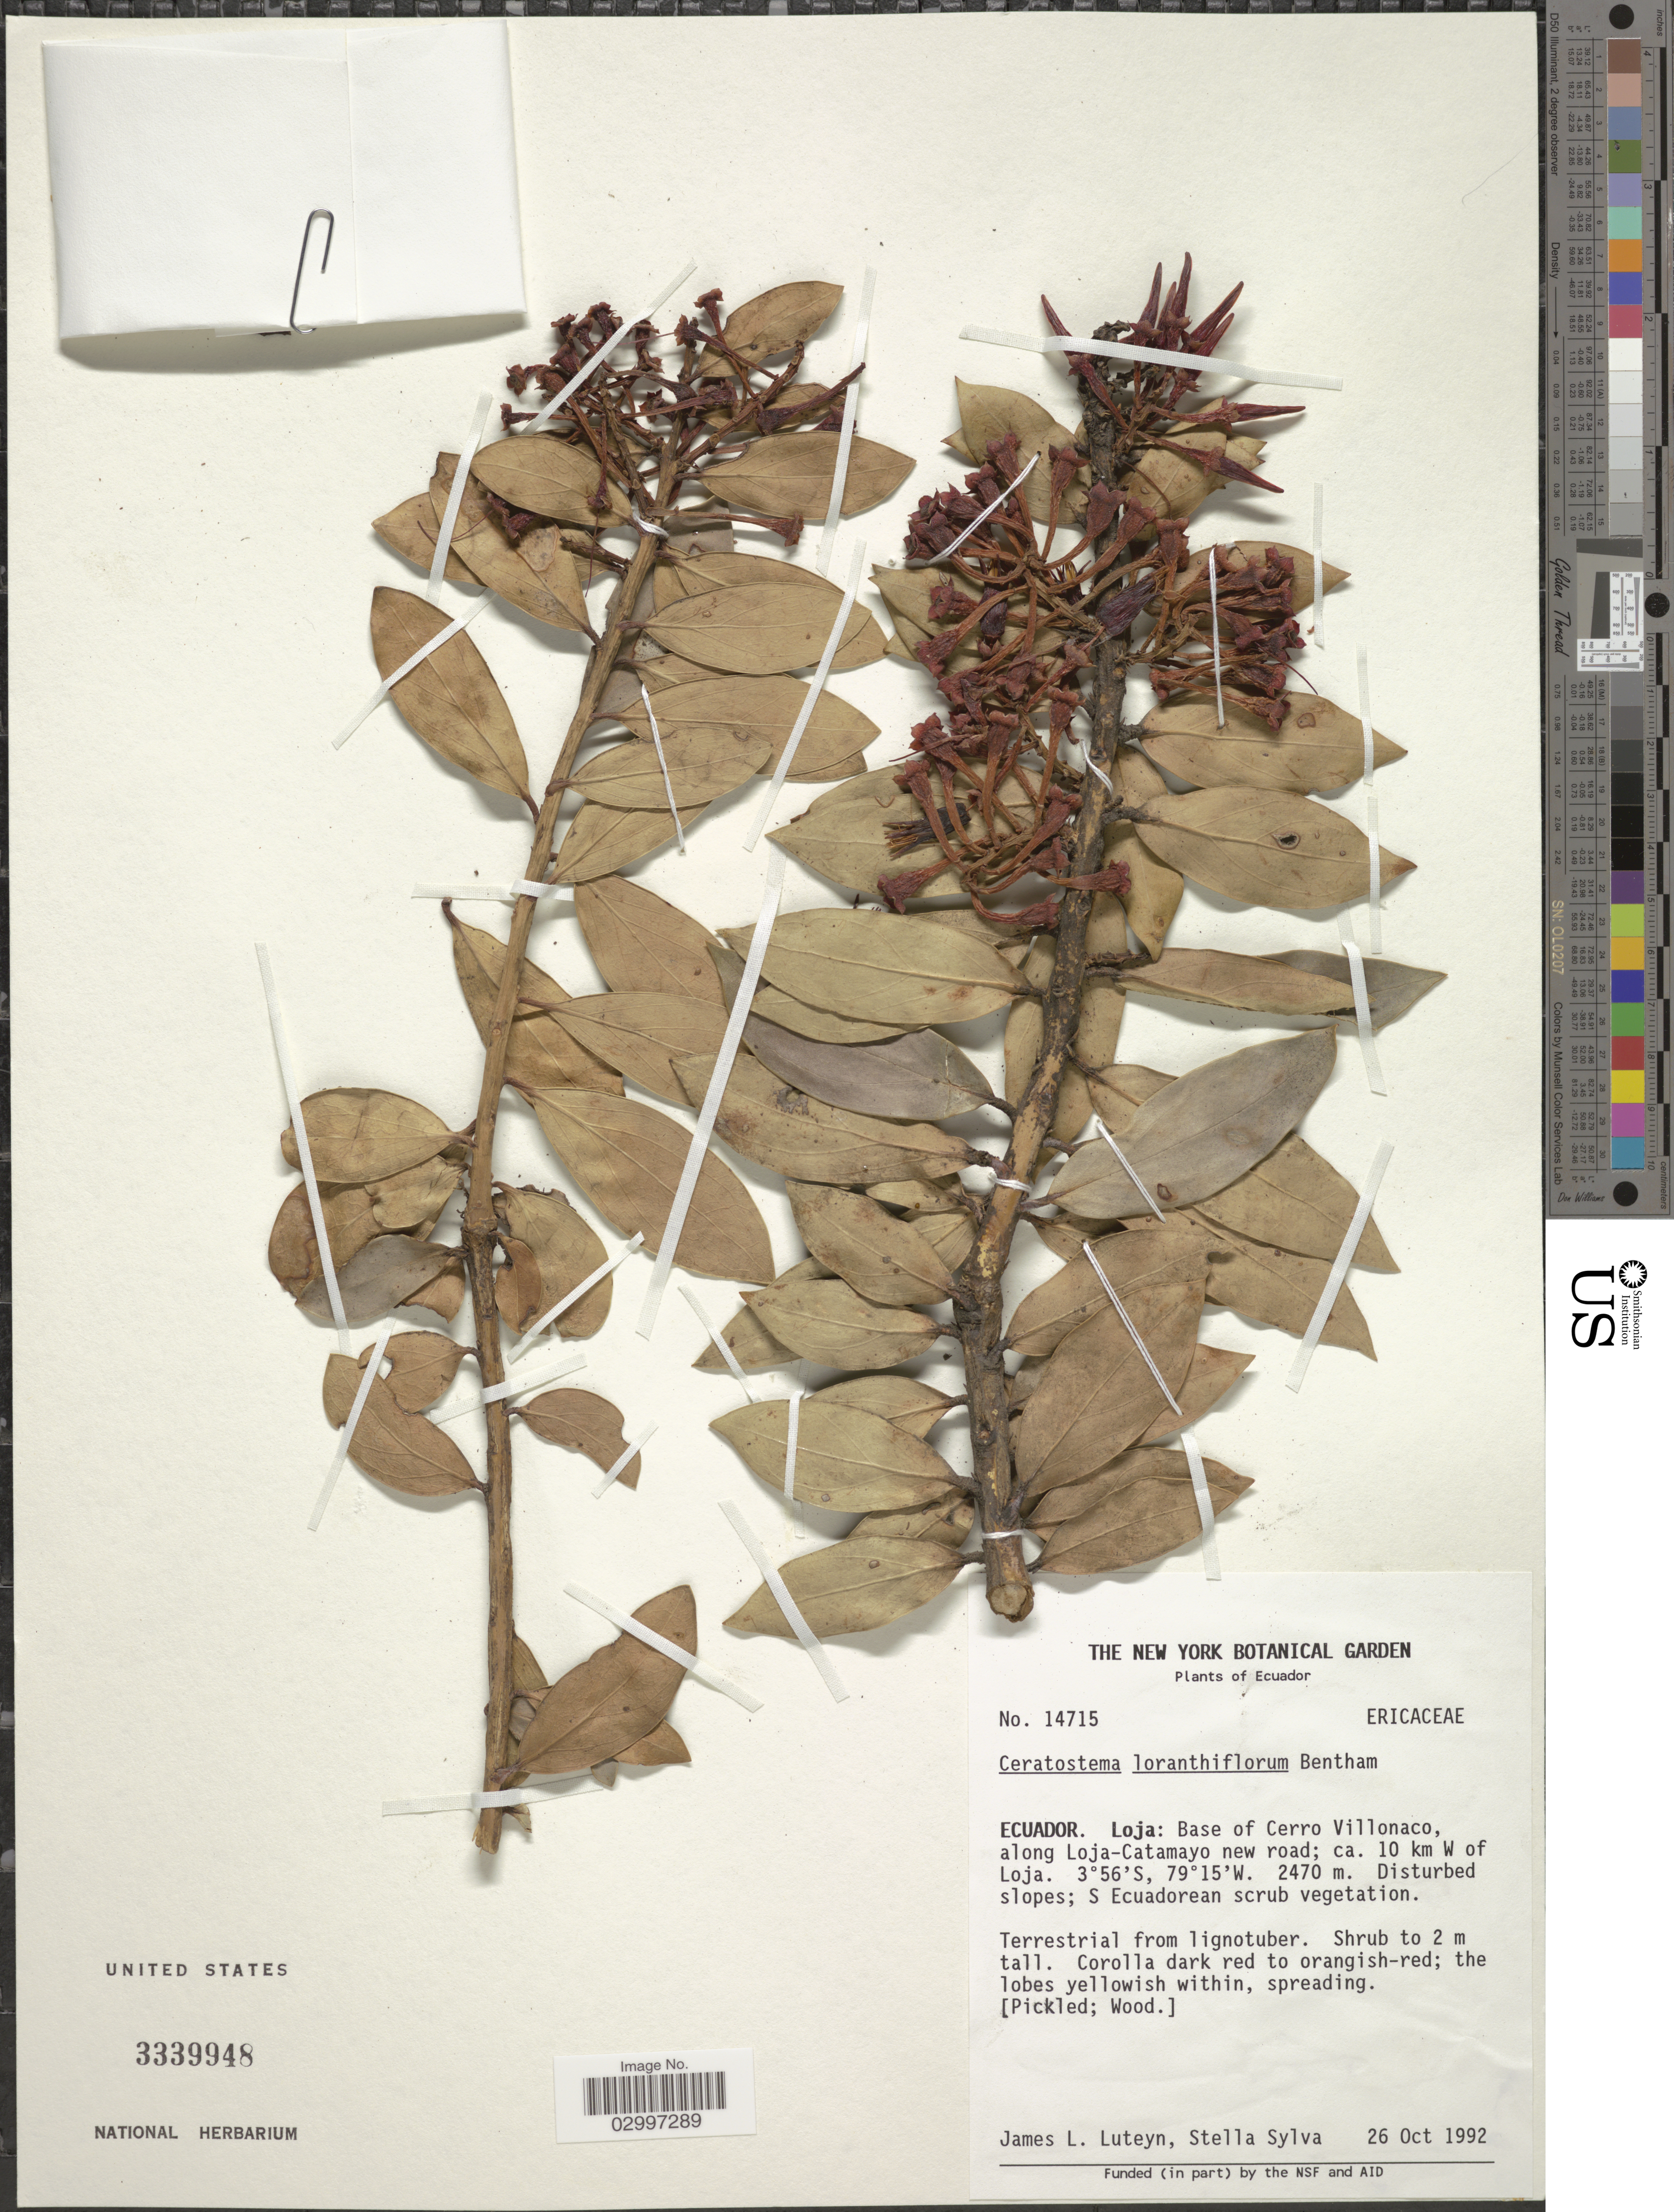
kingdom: Plantae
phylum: Tracheophyta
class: Magnoliopsida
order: Ericales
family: Ericaceae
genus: Ceratostema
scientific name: Ceratostema loranthiflorum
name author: Benth.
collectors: J. Luteyn & S. Sylva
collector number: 14715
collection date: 1992-10-26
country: Ecuador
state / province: Loja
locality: Base of Cerro Villocano, along Loja-Catamayo new road; ca. 10 km W of Loja.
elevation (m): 2470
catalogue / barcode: US 3339948